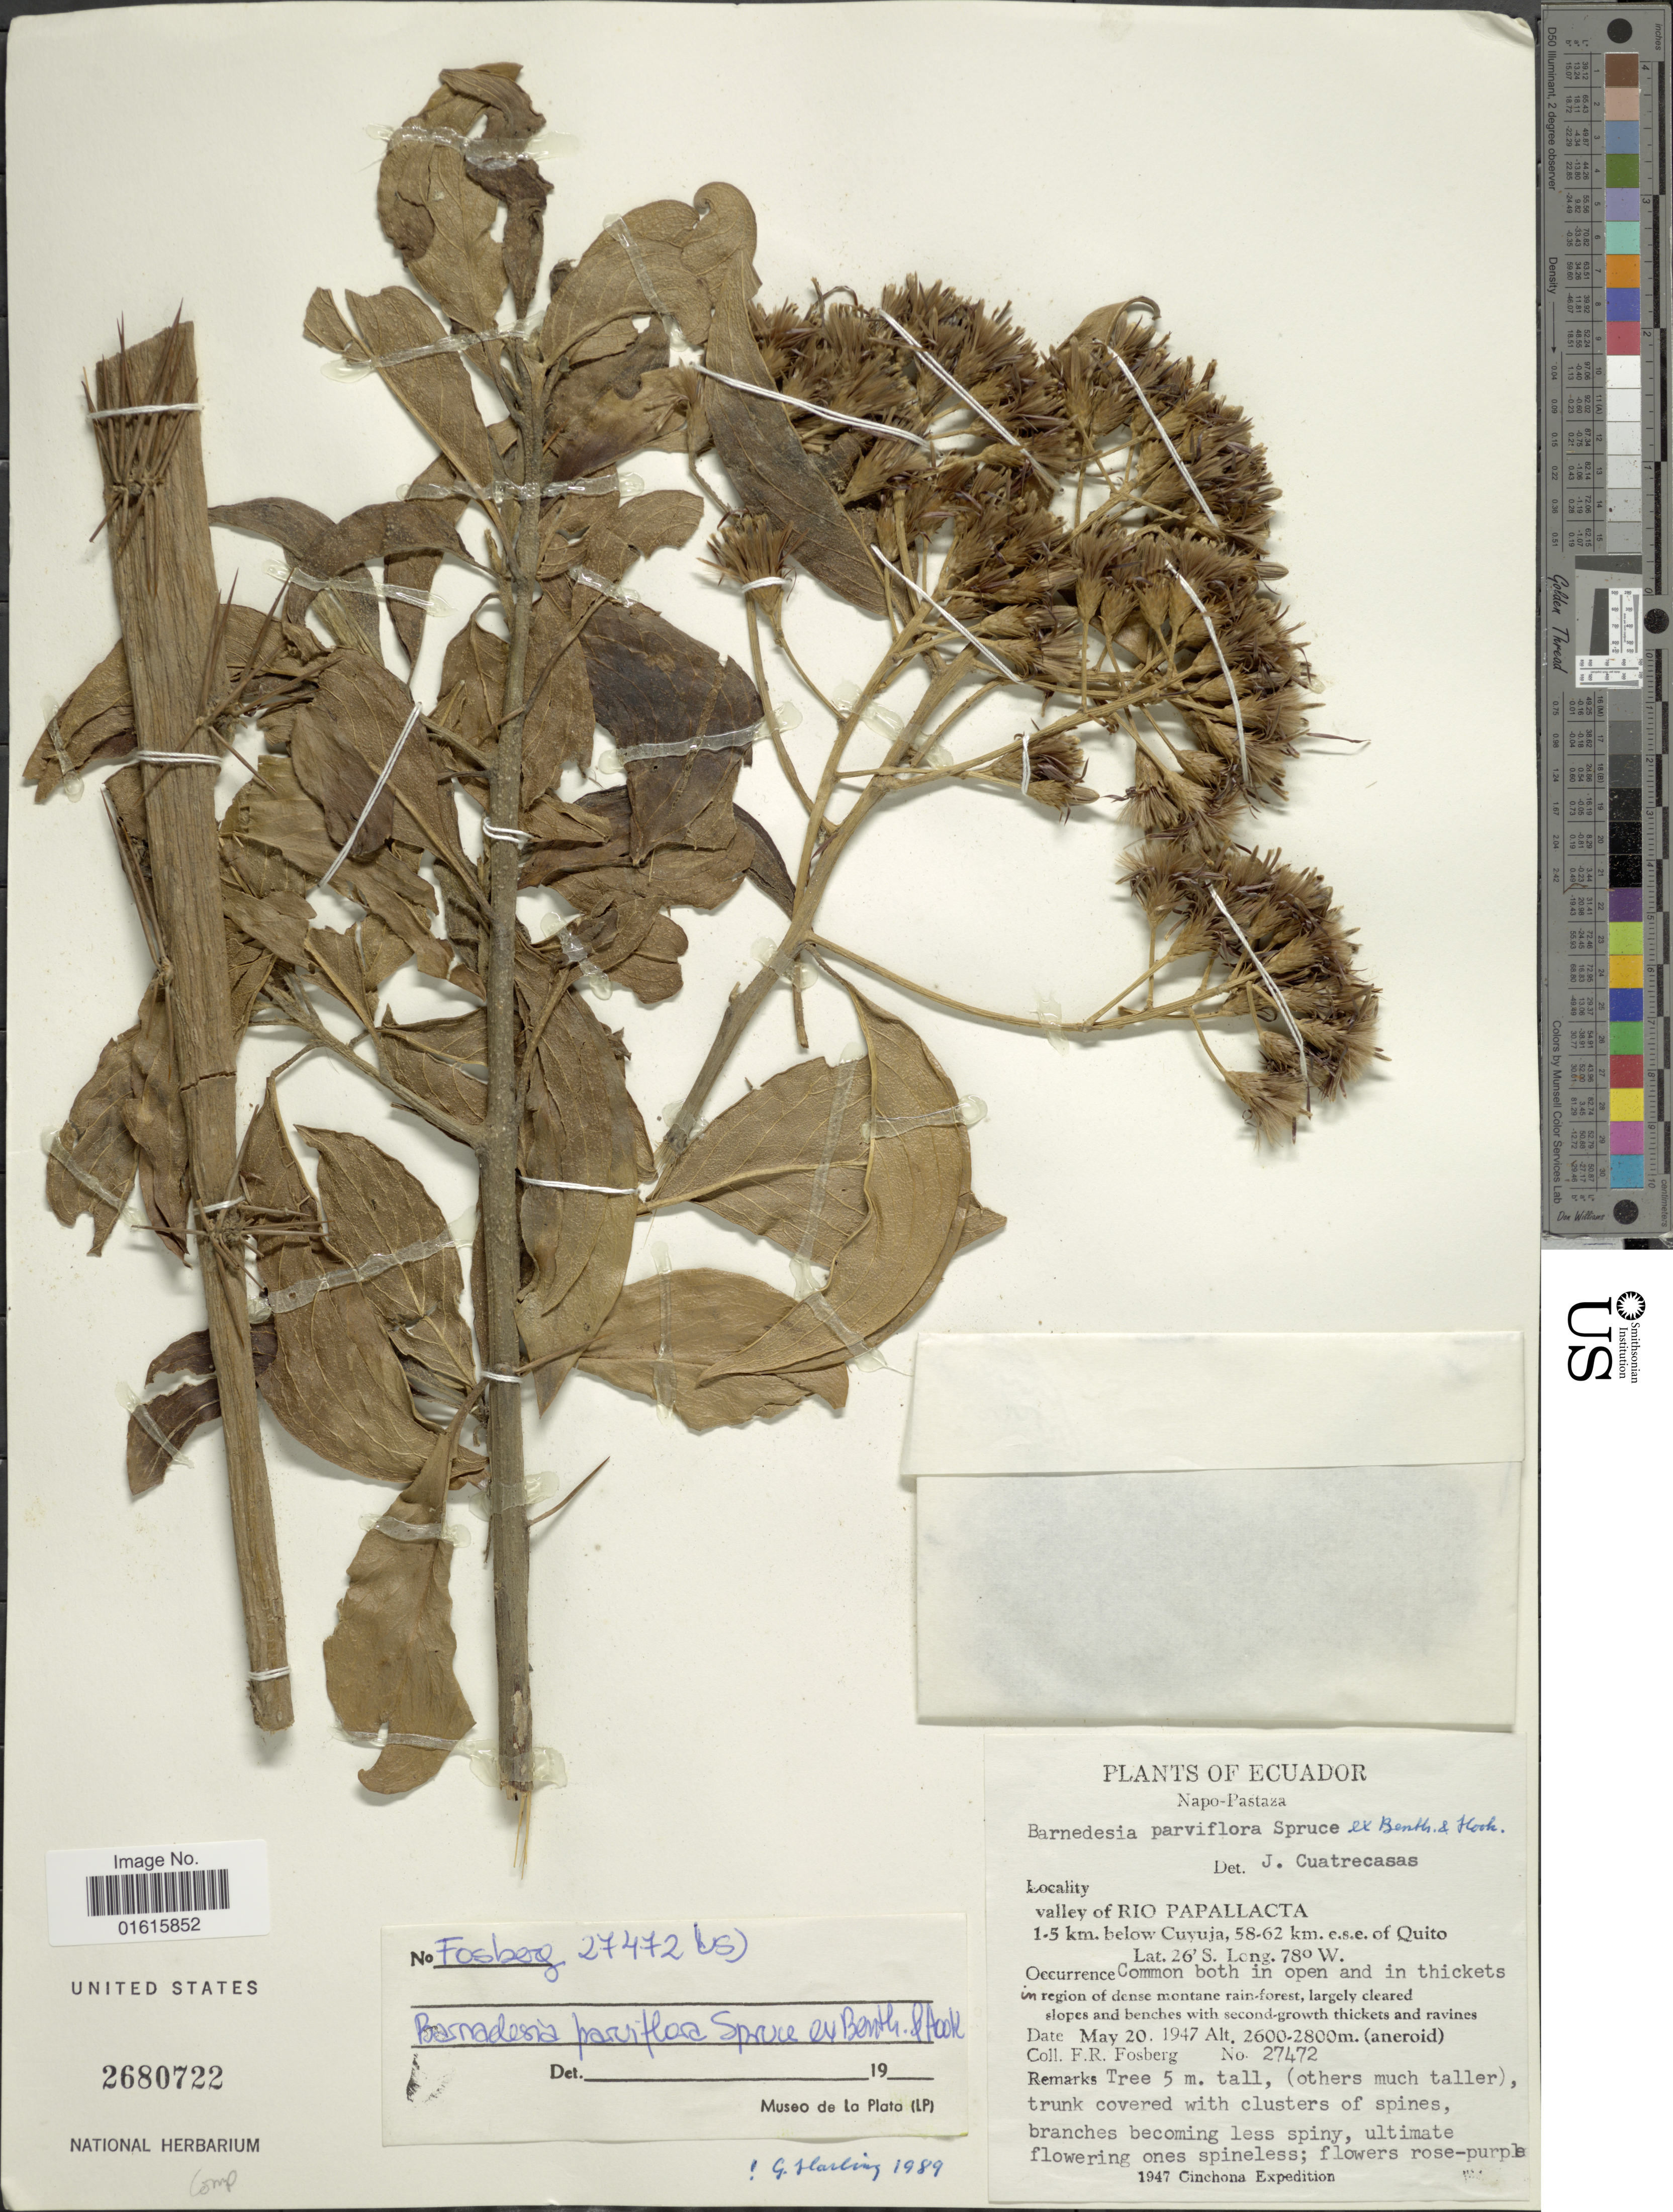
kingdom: Plantae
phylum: Tracheophyta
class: Magnoliopsida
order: Asterales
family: Asteraceae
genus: Barnadesia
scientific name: Barnadesia parviflora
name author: Spruce ex Benth. & Hook. f.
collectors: F. R. Fosberg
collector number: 27472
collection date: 1947-05-20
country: Ecuador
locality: Napa-Pastaza, valley of Rio Papallacta 1.5 km below Cuyuja, 58-62 km e.s.e of Quito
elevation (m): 2600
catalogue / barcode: US 2680722